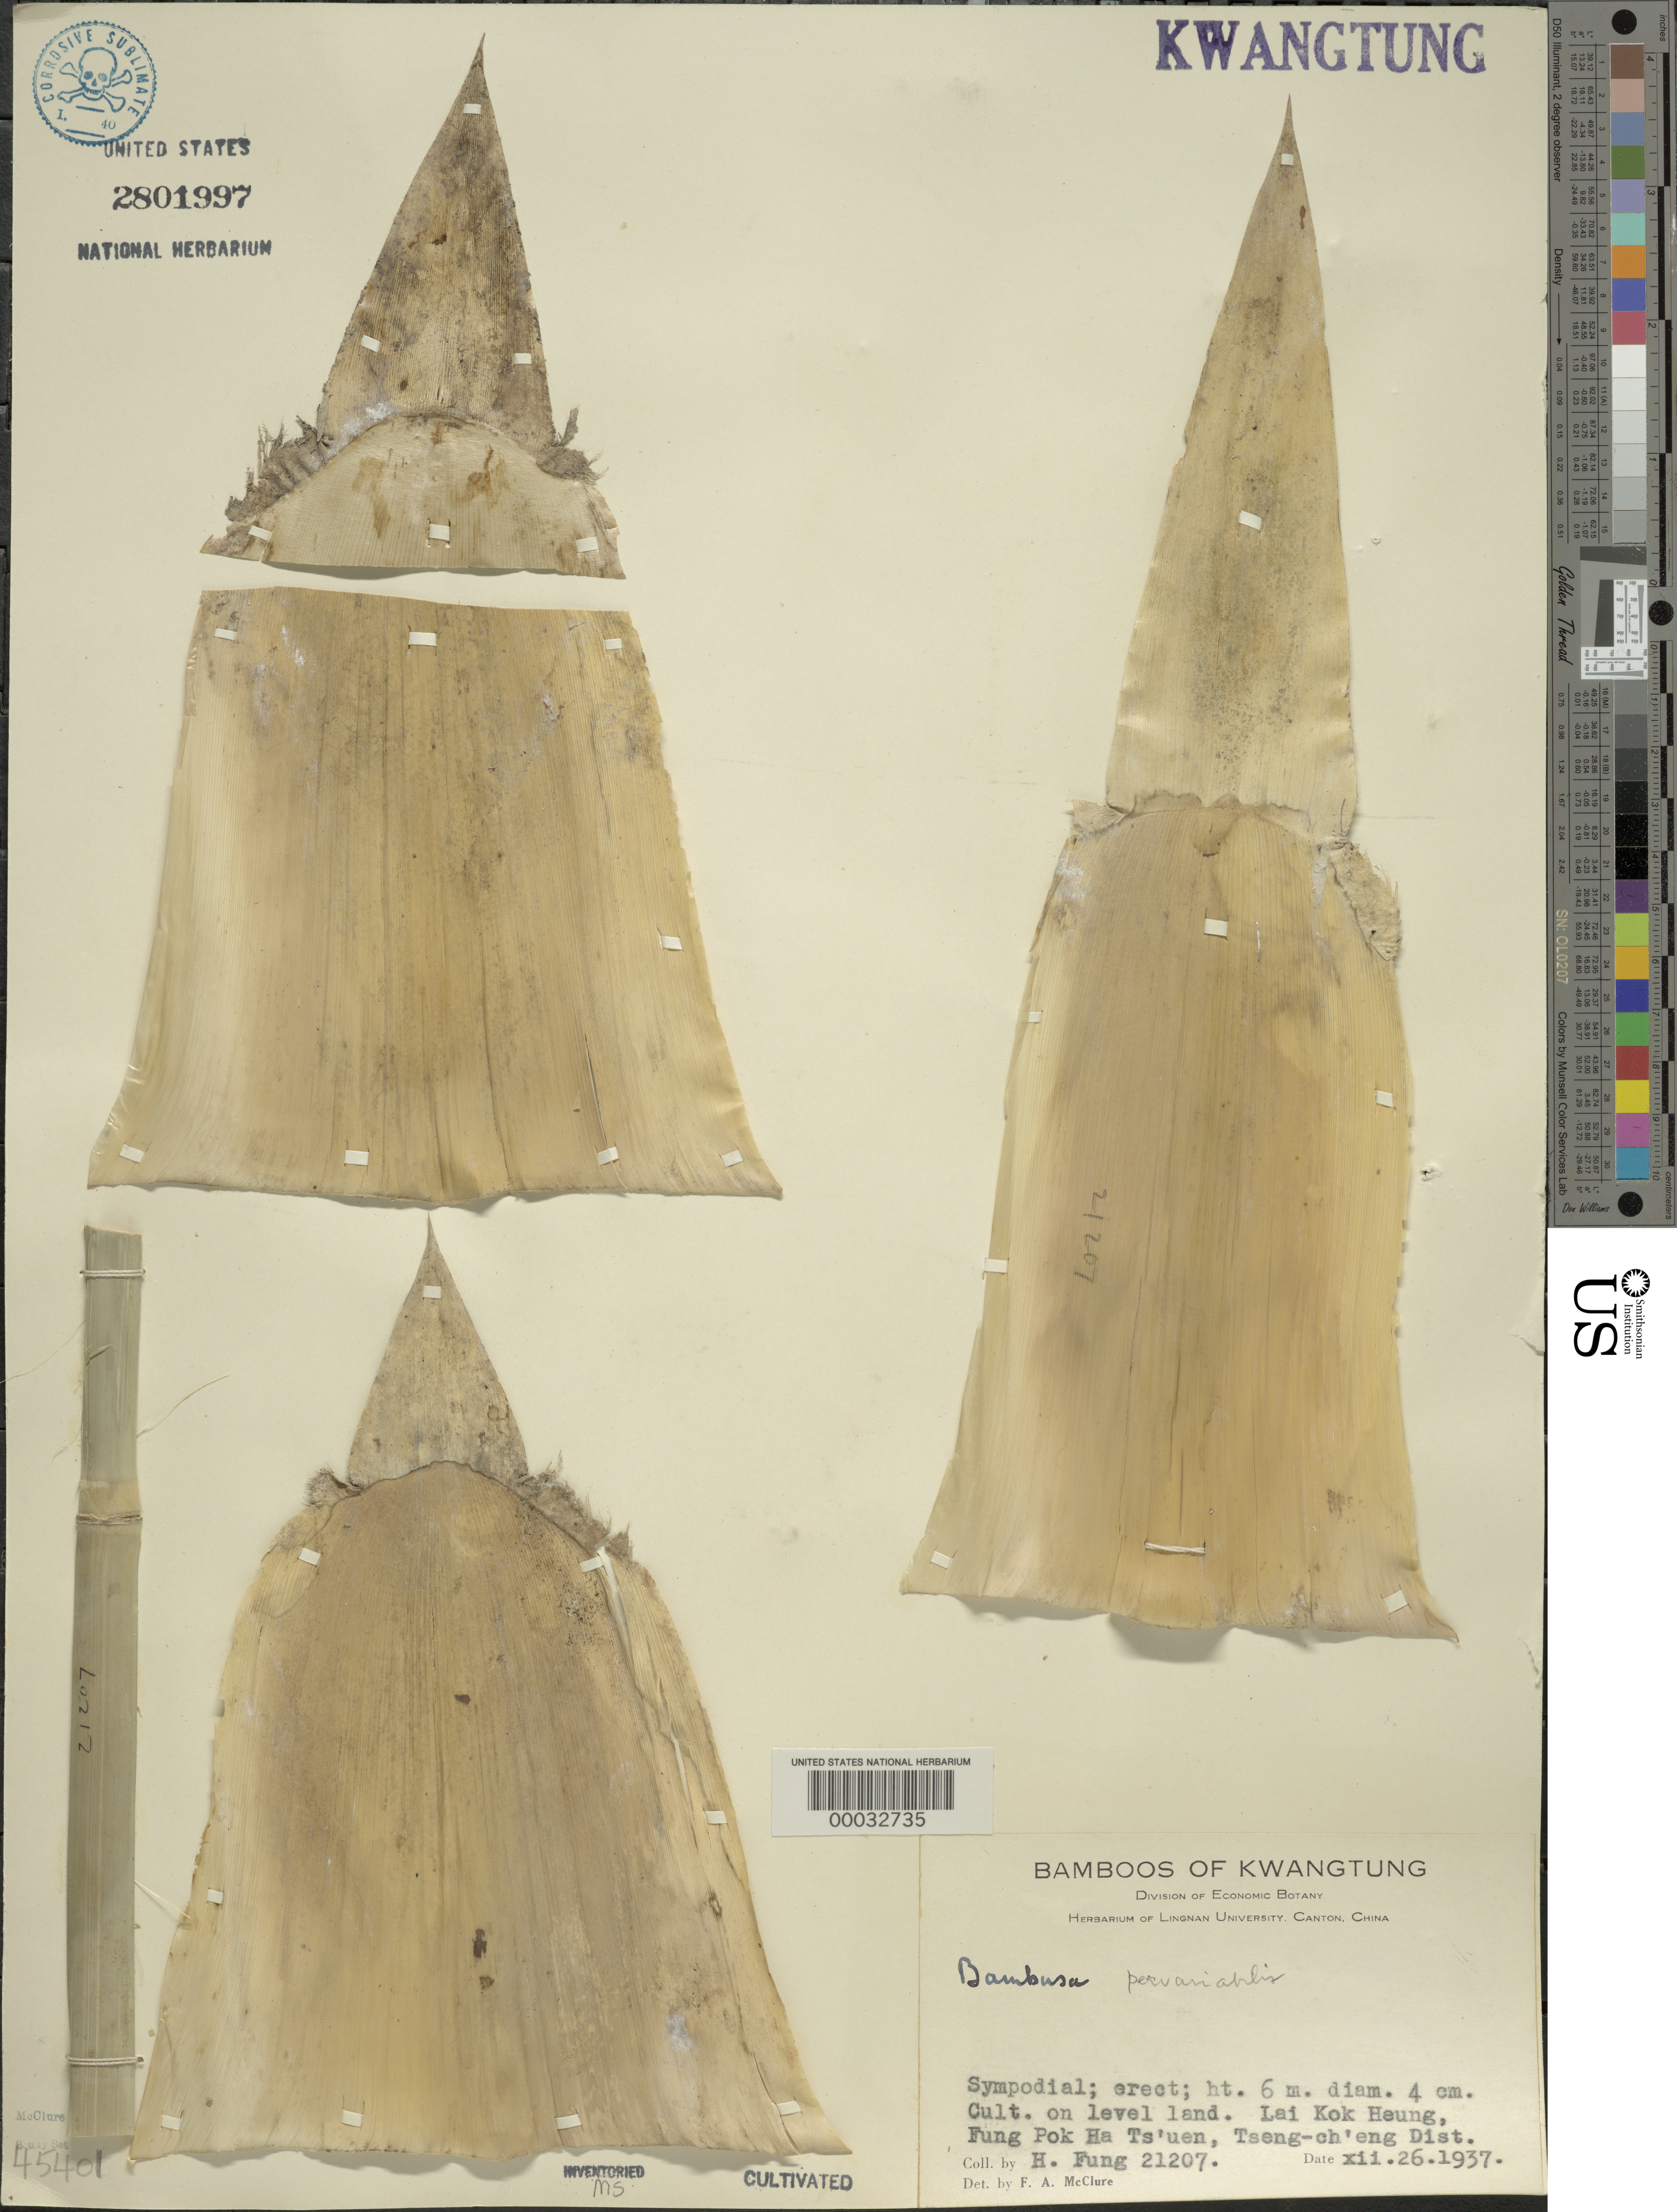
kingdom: Plantae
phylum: Tracheophyta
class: Liliopsida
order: Poales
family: Poaceae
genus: Bambusa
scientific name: Bambusa pervariabilis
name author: McClure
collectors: H. L. Fung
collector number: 21207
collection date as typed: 26 Dec 1937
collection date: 1937-12-26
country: China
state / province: Guangdong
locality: Lai kok heung, fung pok ha ts'uen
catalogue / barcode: US 2801997